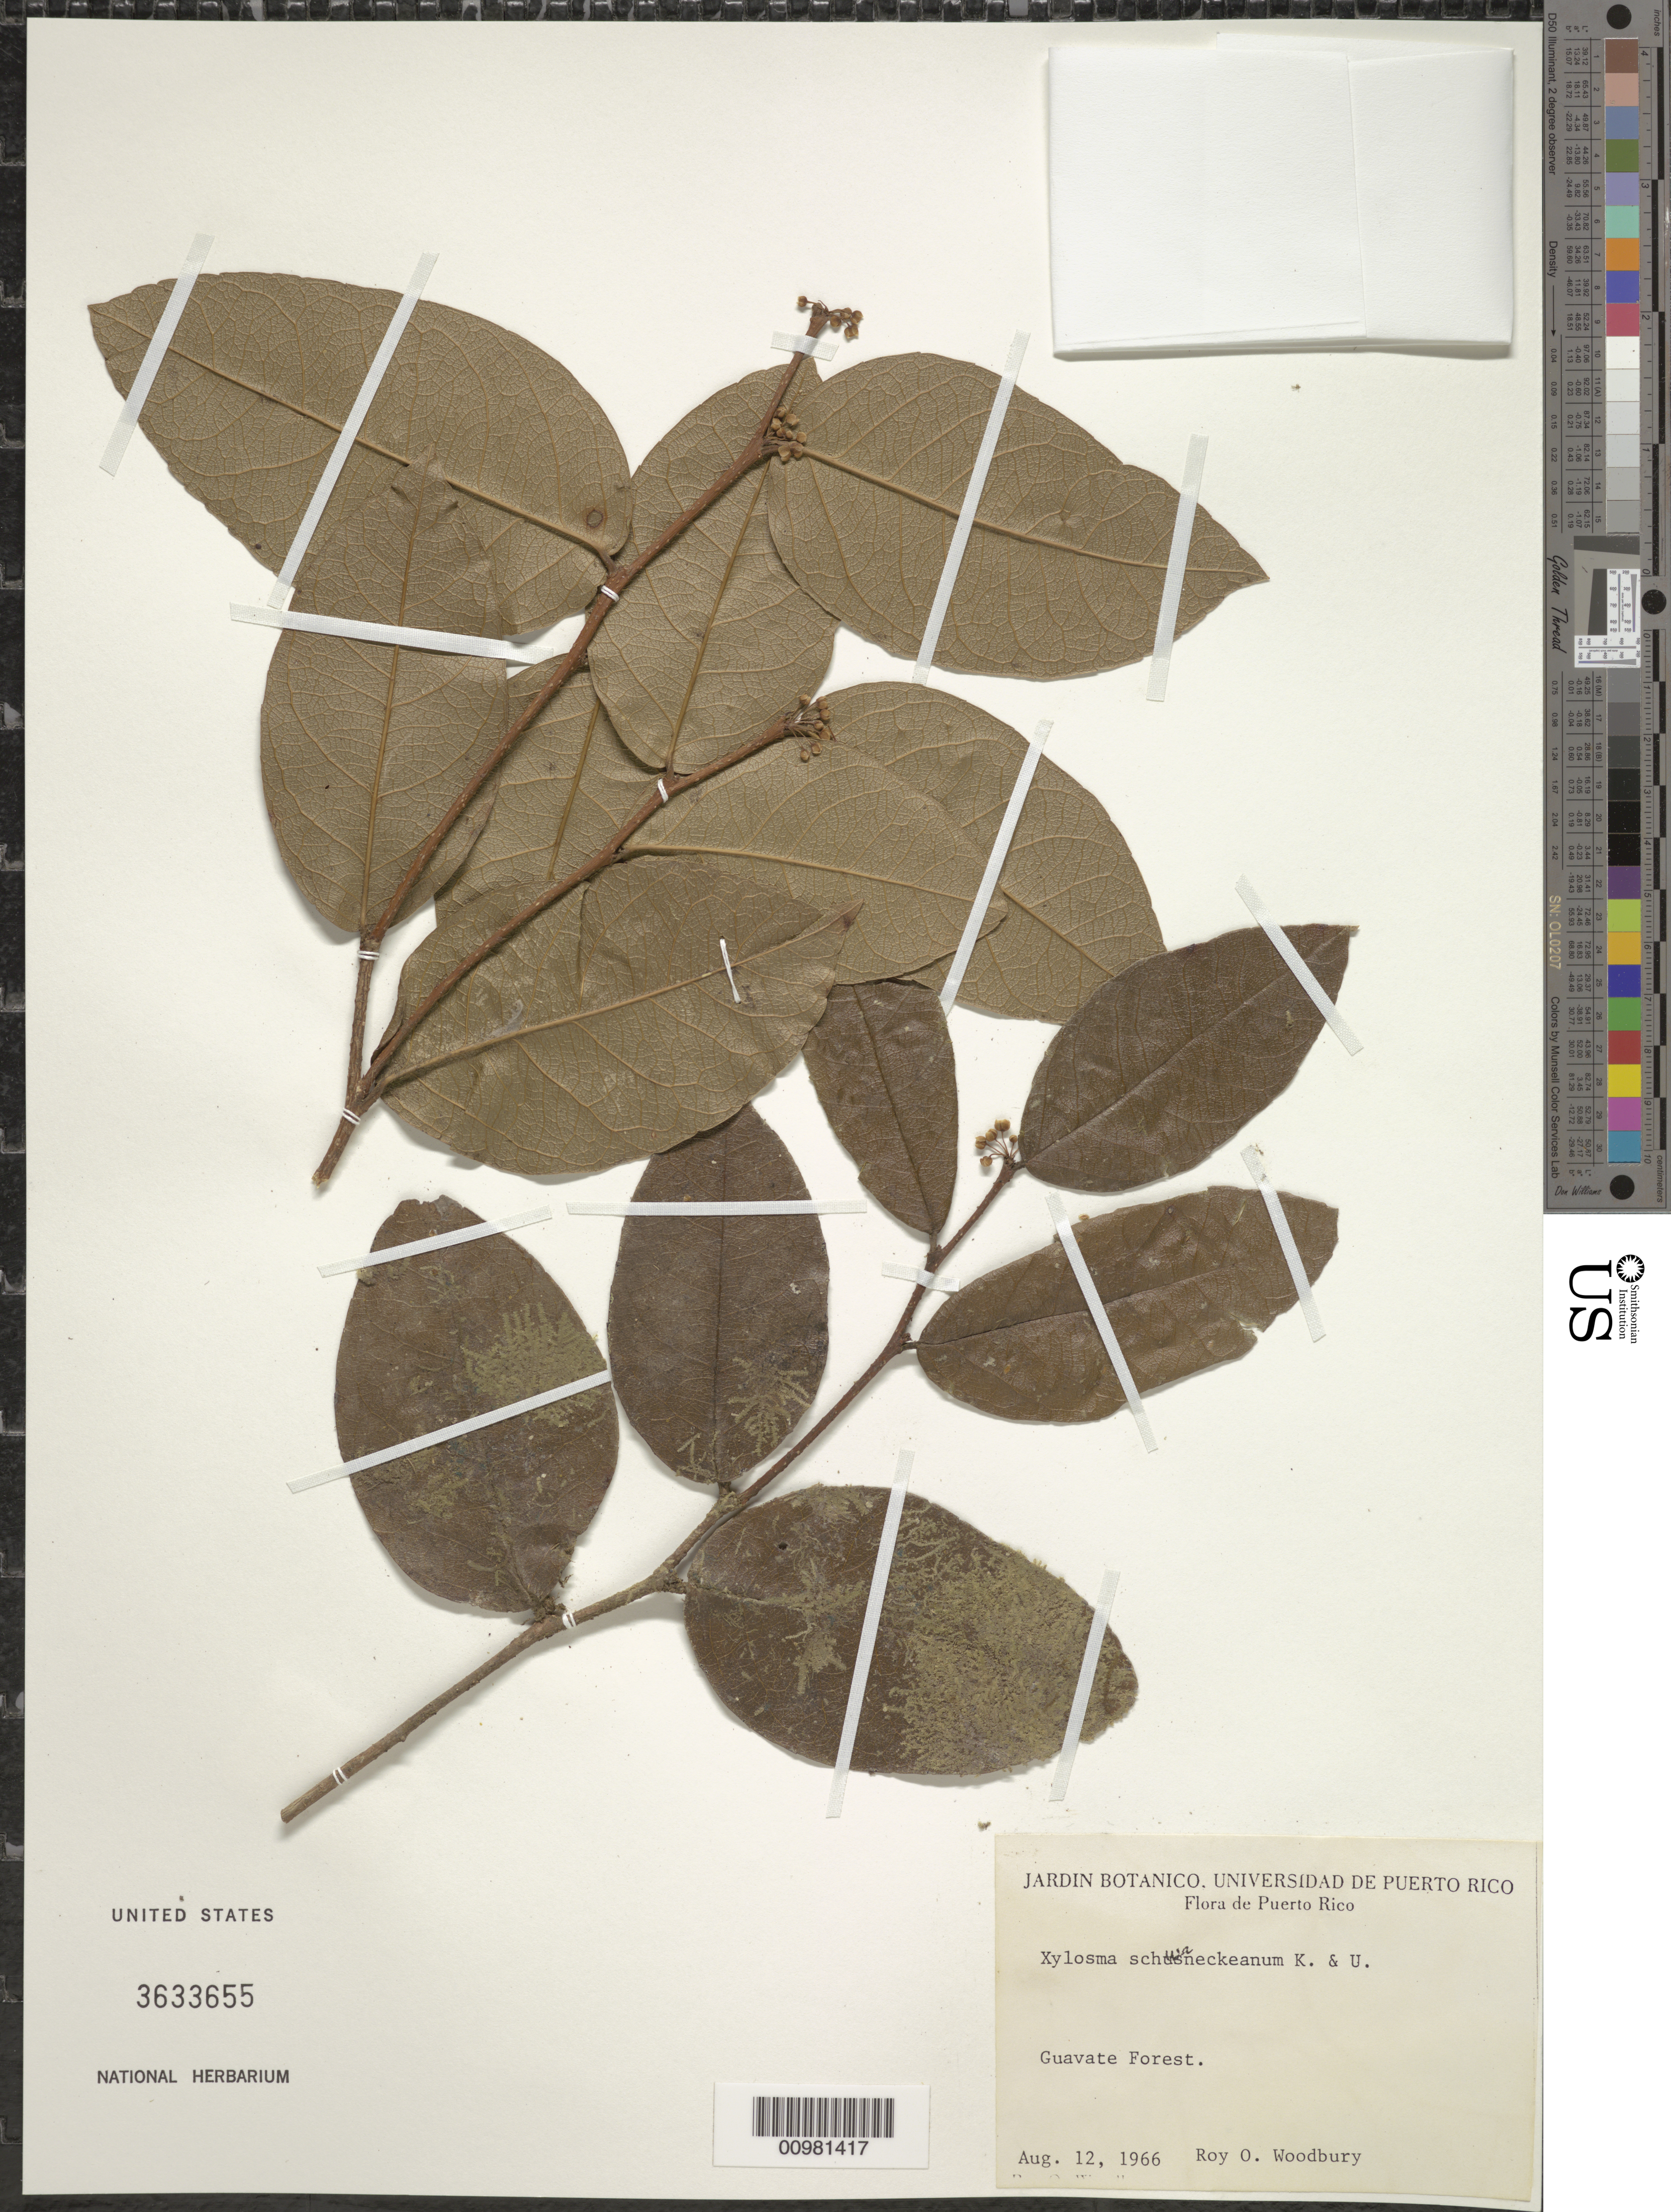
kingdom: Plantae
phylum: Tracheophyta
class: Magnoliopsida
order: Malpighiales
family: Salicaceae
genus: Xylosma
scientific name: Xylosma schwaneckeana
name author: (Krug & Urb.) Urb.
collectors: R. O. Woodbury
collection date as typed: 12 Aug 1966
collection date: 1966-08-12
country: Puerto Rico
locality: Guavate Forest.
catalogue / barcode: US 3633655